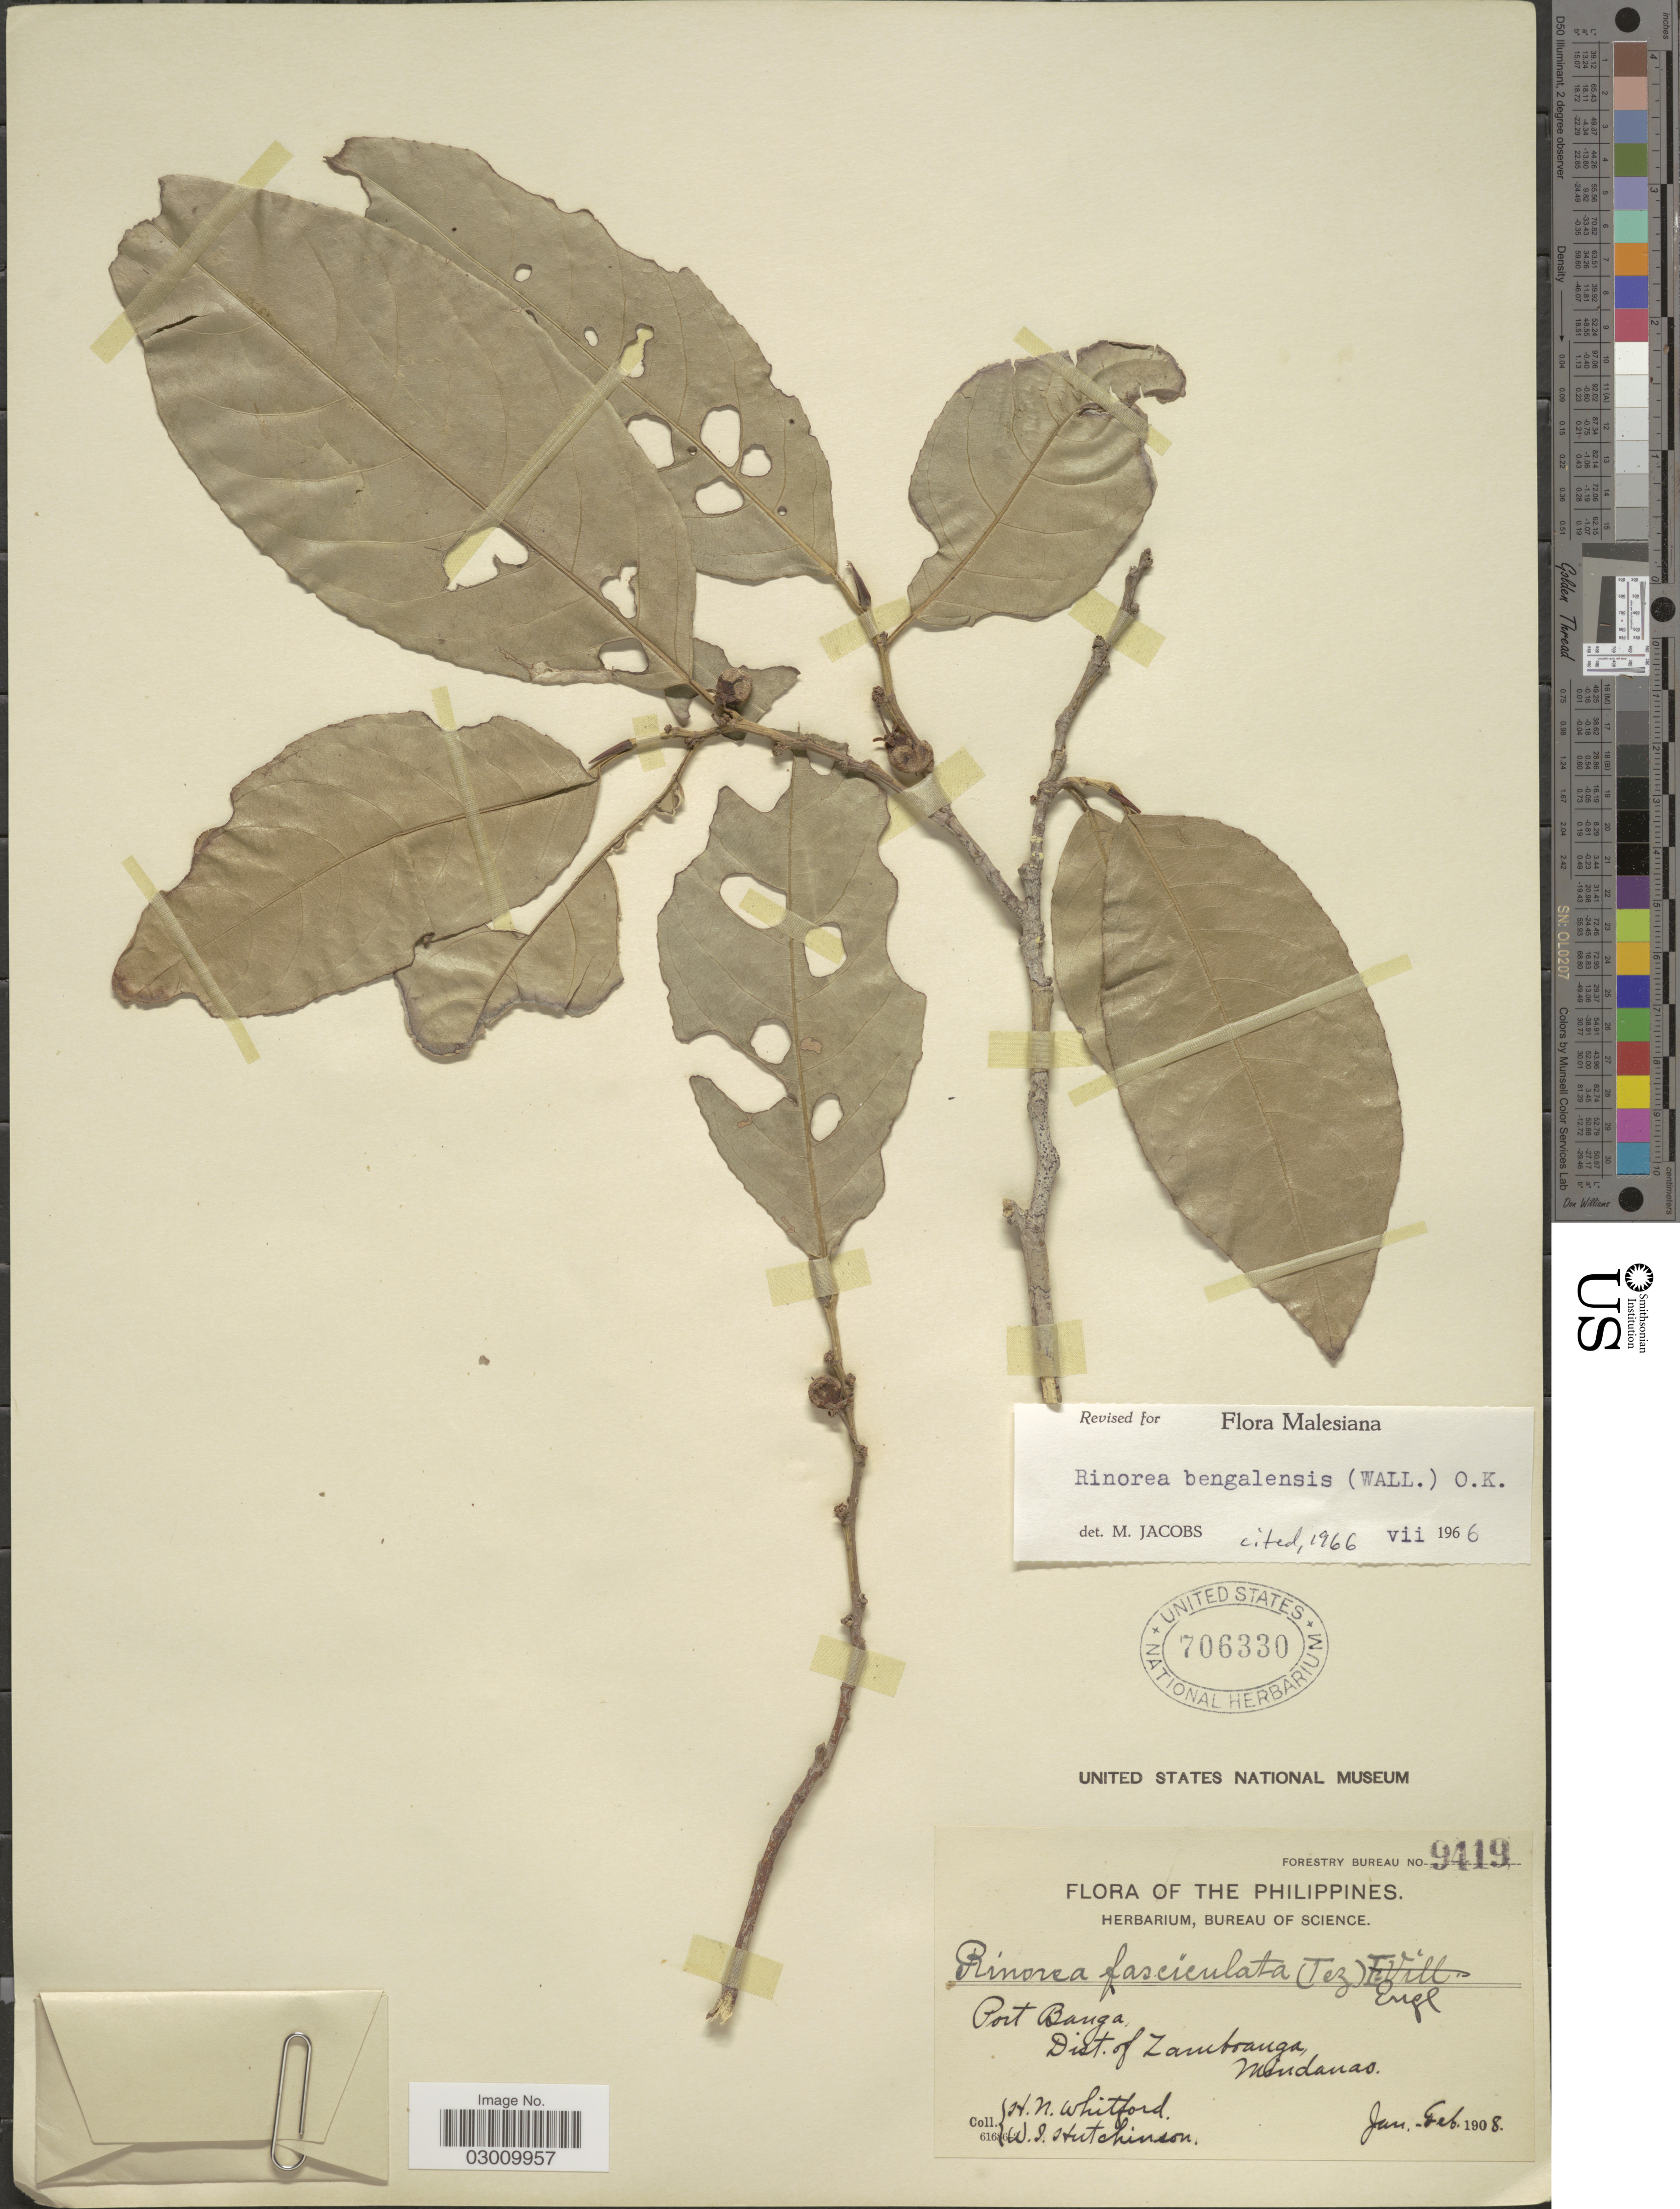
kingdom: Plantae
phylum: Tracheophyta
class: Magnoliopsida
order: Malpighiales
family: Violaceae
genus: Rinorea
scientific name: Rinorea bengalensis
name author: (Wall.) Kuntze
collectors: H. N. Whitford & W. I. Hutchinson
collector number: Forestry Bureau 9419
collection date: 1908-01/1908-02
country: Philippines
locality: Port Banga, Dist. of Zamboanga, Mindanao.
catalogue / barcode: US 706330